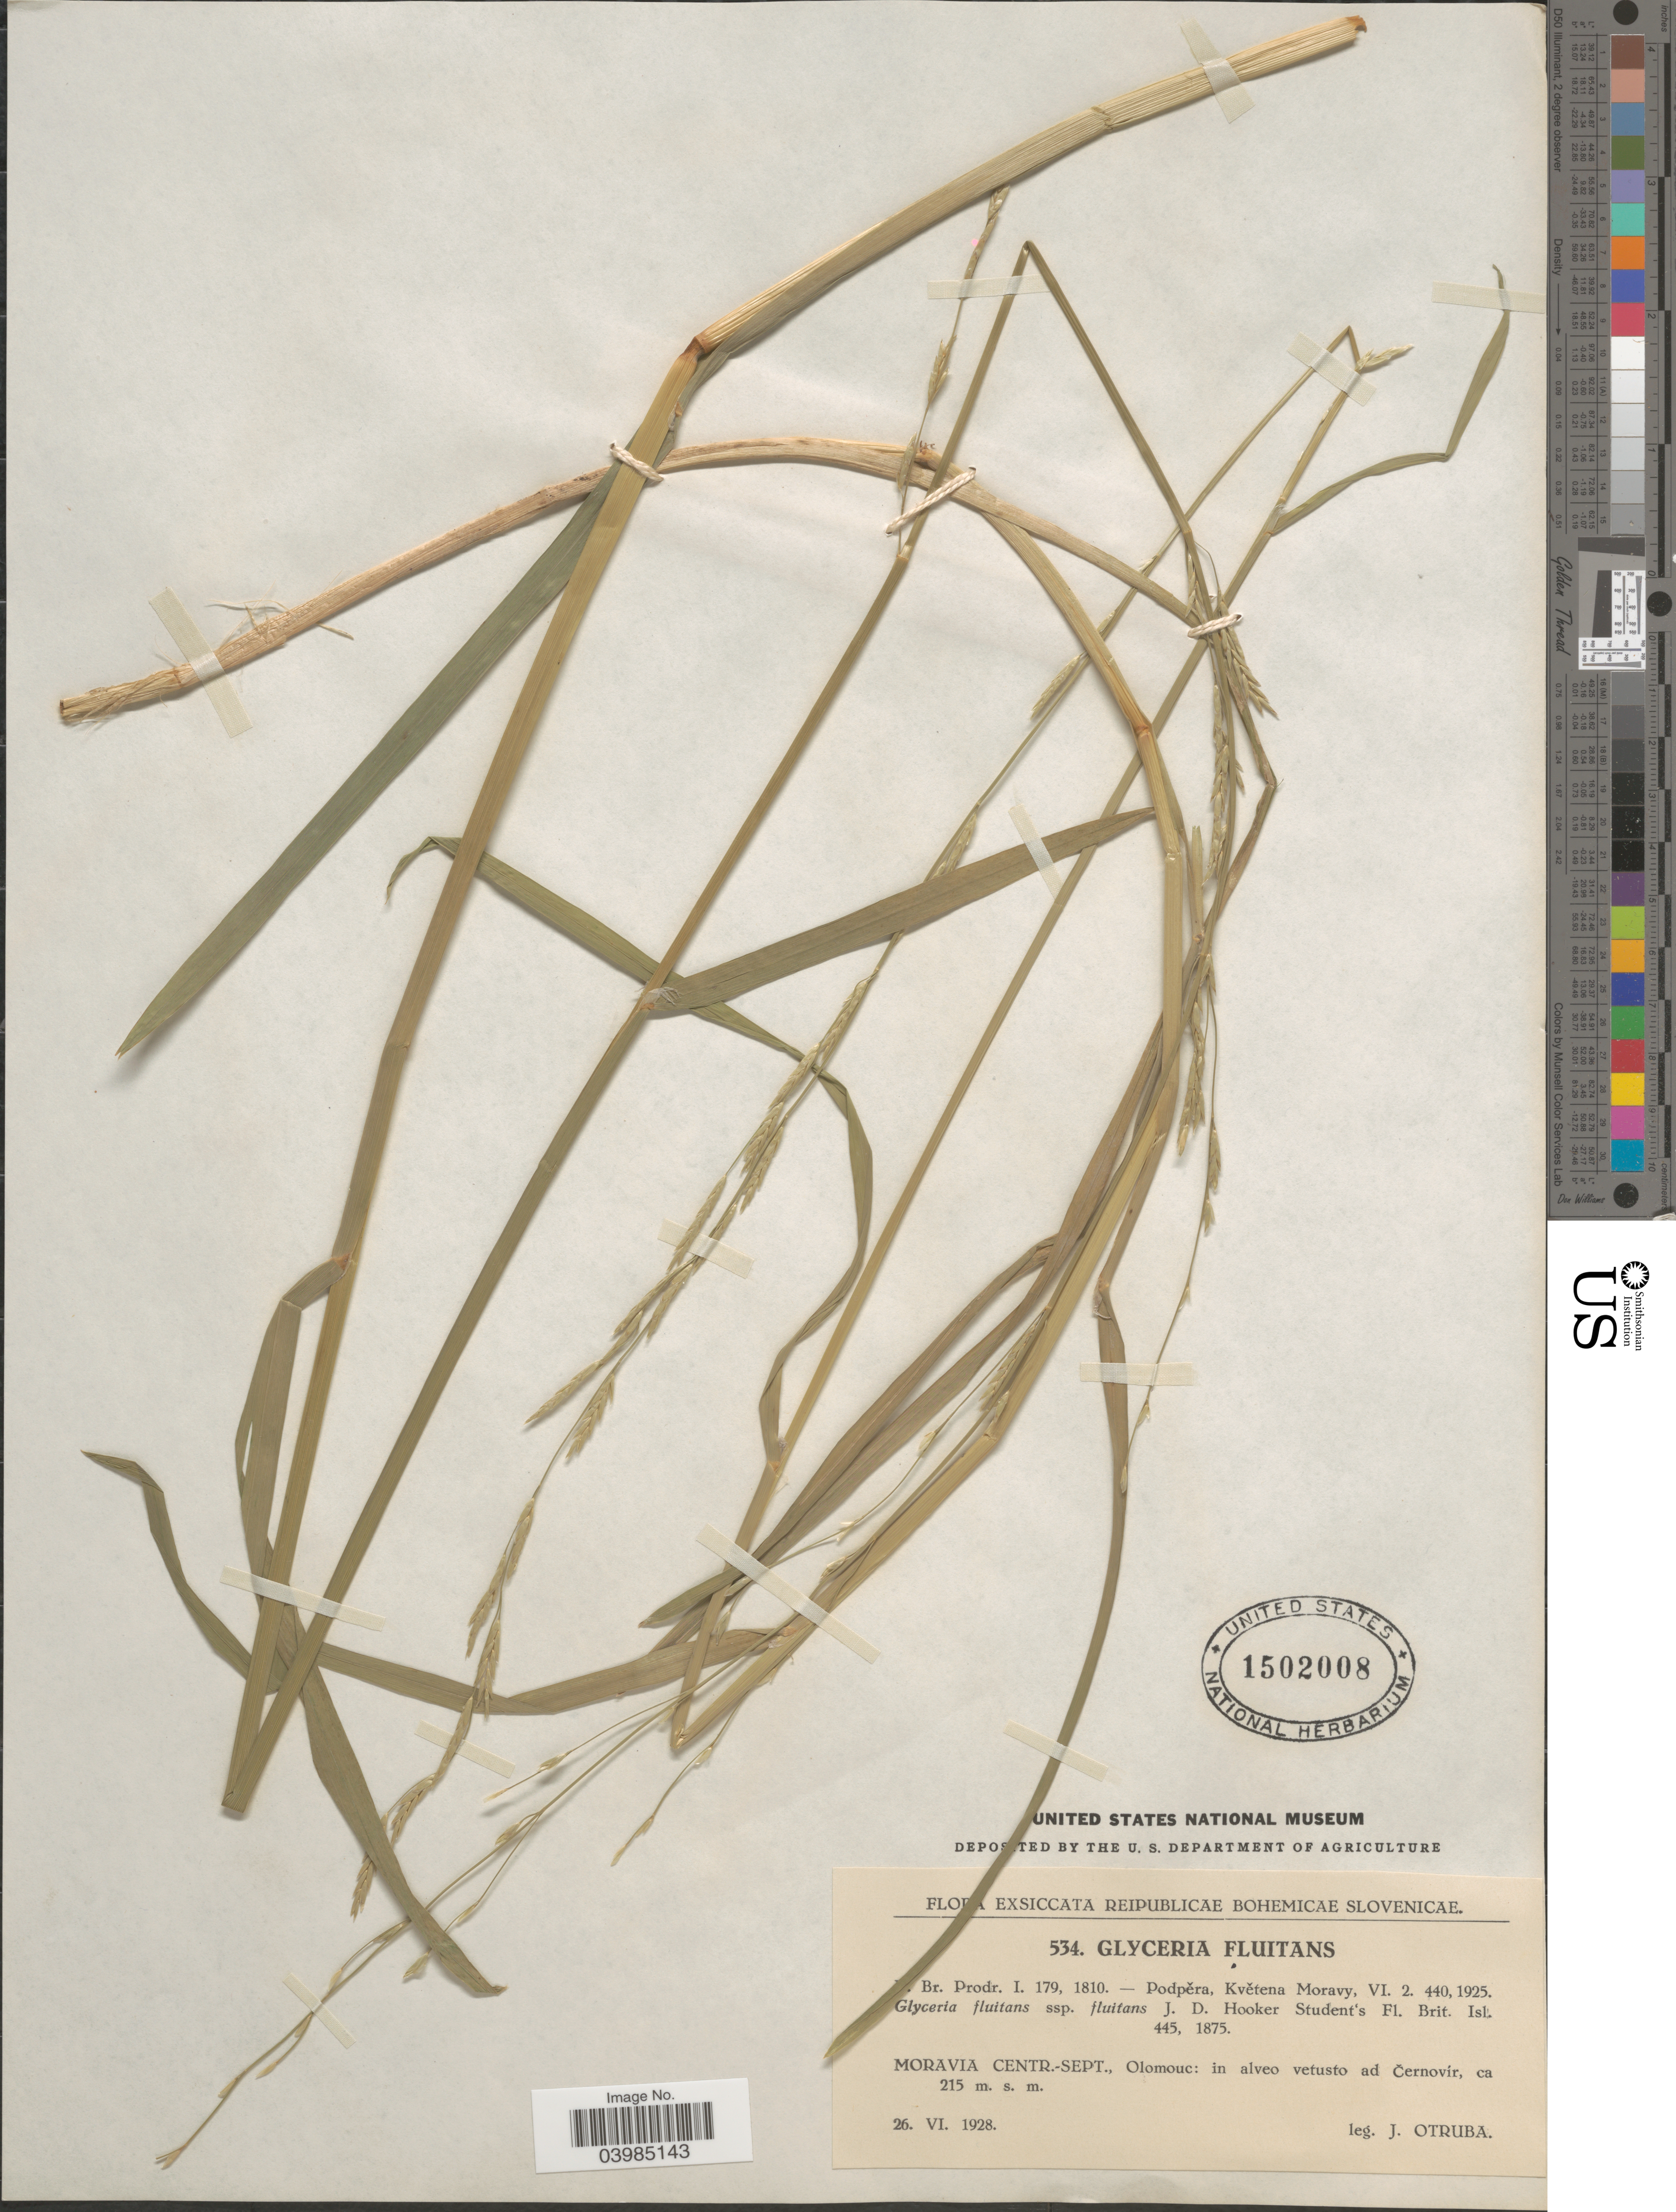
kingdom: Plantae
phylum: Tracheophyta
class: Liliopsida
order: Poales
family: Poaceae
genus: Glyceria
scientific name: Glyceria fluitans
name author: (L.) R. Br.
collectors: J. Otruba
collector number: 534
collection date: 1928-06-26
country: Czechia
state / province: Olomouc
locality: Reipublicae Bohemicae Slovenicae. Moravia Centr.-Sept., Olomouc: in alveo vetusto ad Černovír.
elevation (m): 215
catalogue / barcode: US 1502008